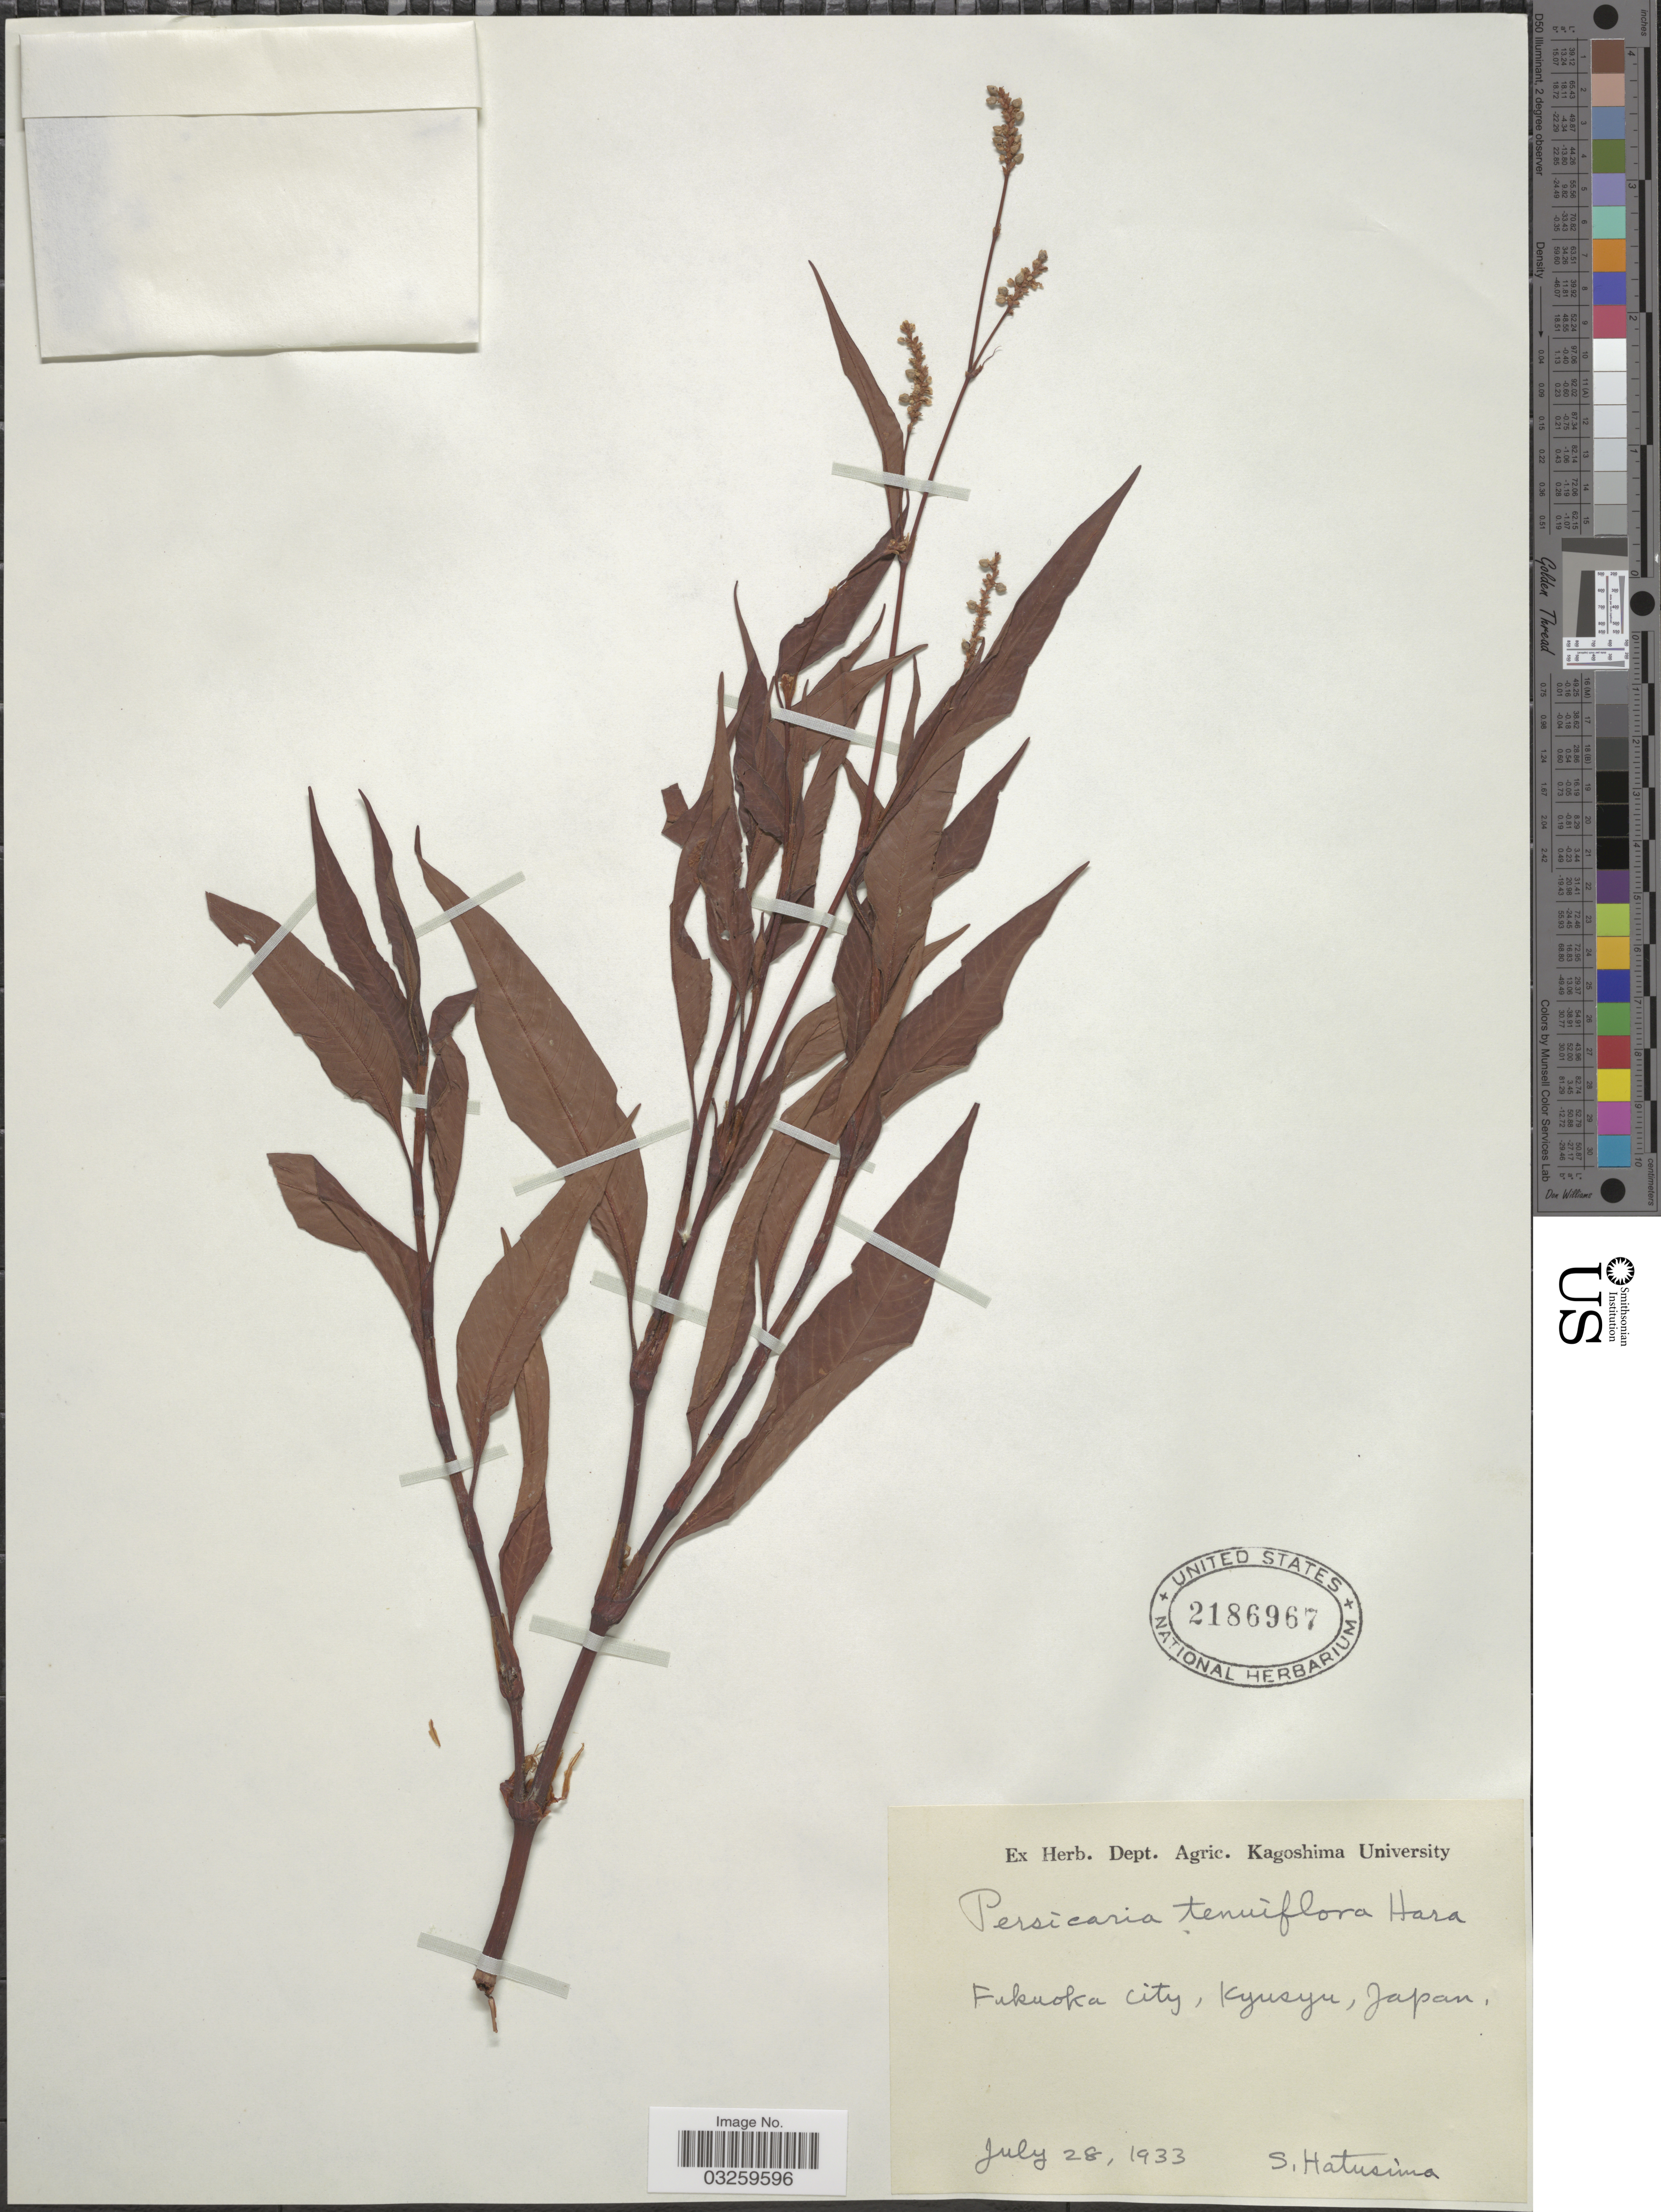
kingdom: Plantae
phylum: Tracheophyta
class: Magnoliopsida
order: Caryophyllales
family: Polygonaceae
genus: Polygonum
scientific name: Polygonum tenuiflorum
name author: C. Presl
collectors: S. Hatusima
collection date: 1933-07-28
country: Japan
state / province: Hukuoka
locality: Fukuoka City, Kyusyu.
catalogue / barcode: US 2186967